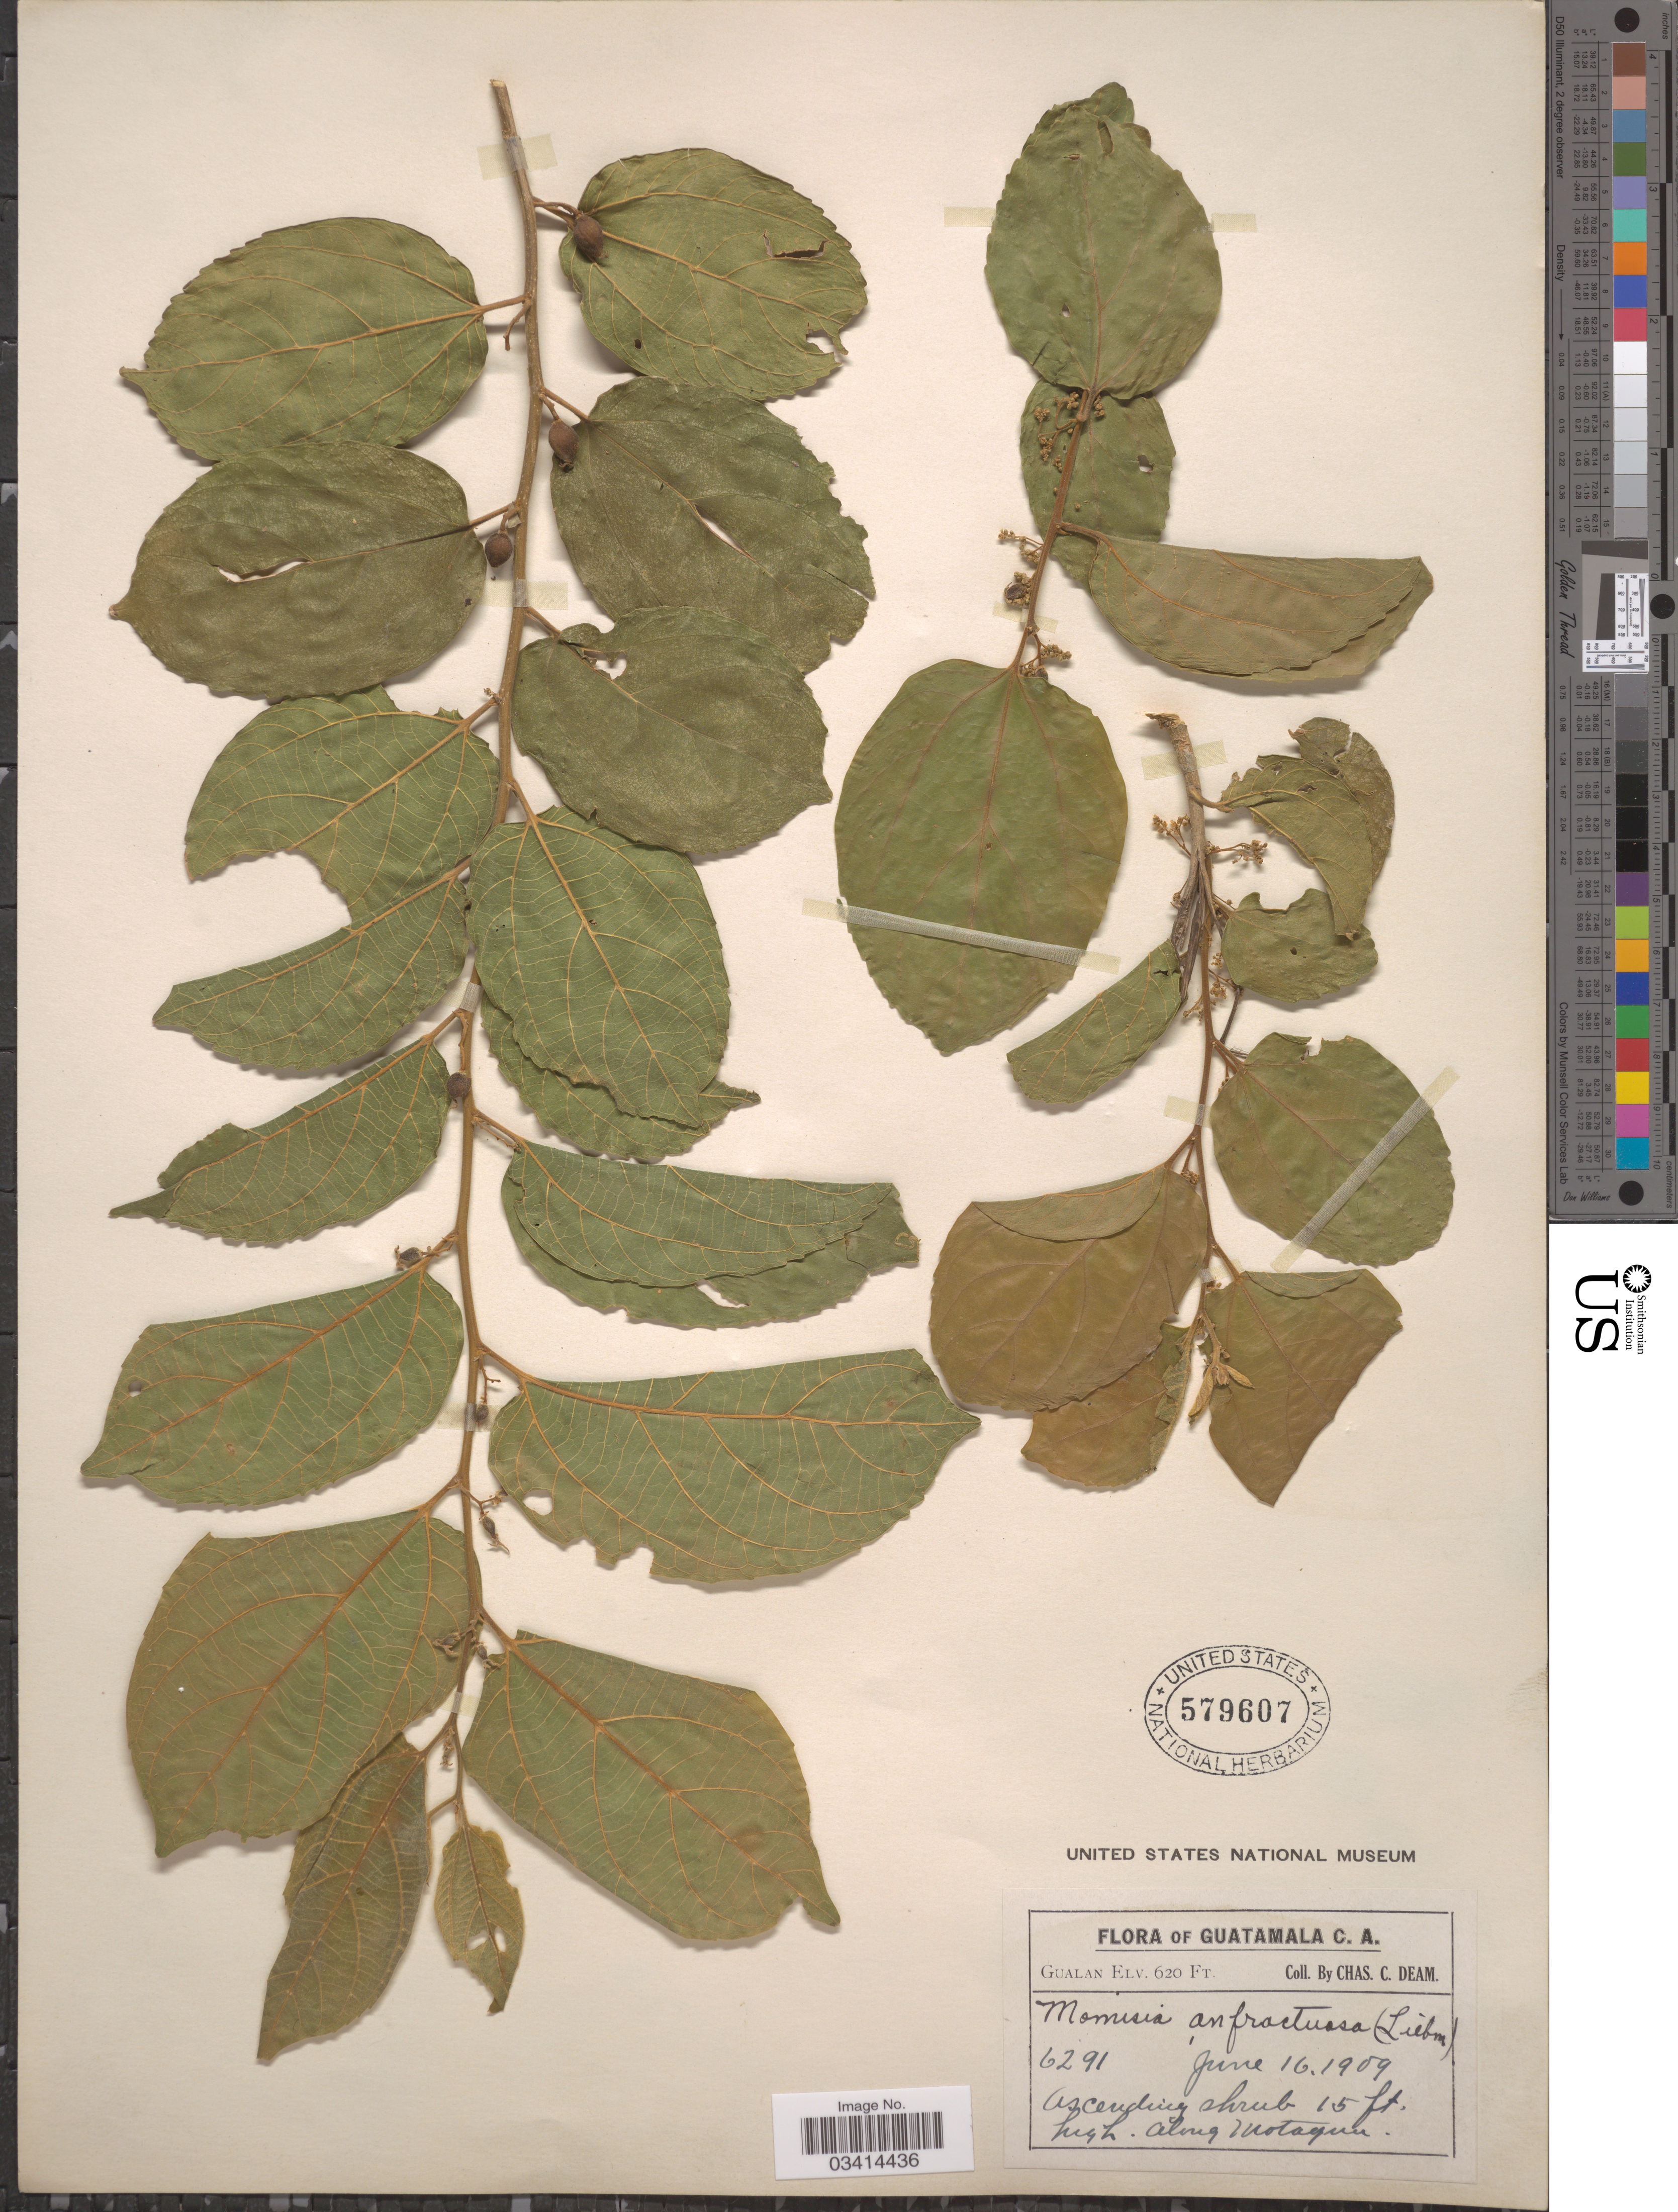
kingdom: Plantae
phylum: Tracheophyta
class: Magnoliopsida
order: Rosales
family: Cannabaceae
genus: Celtis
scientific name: Celtis iguanaea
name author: (Jacq.) Sarg.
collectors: C. C. Deam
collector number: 6291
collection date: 1909-06-16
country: Guatemala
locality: Gualan.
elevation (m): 189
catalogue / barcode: US 579607